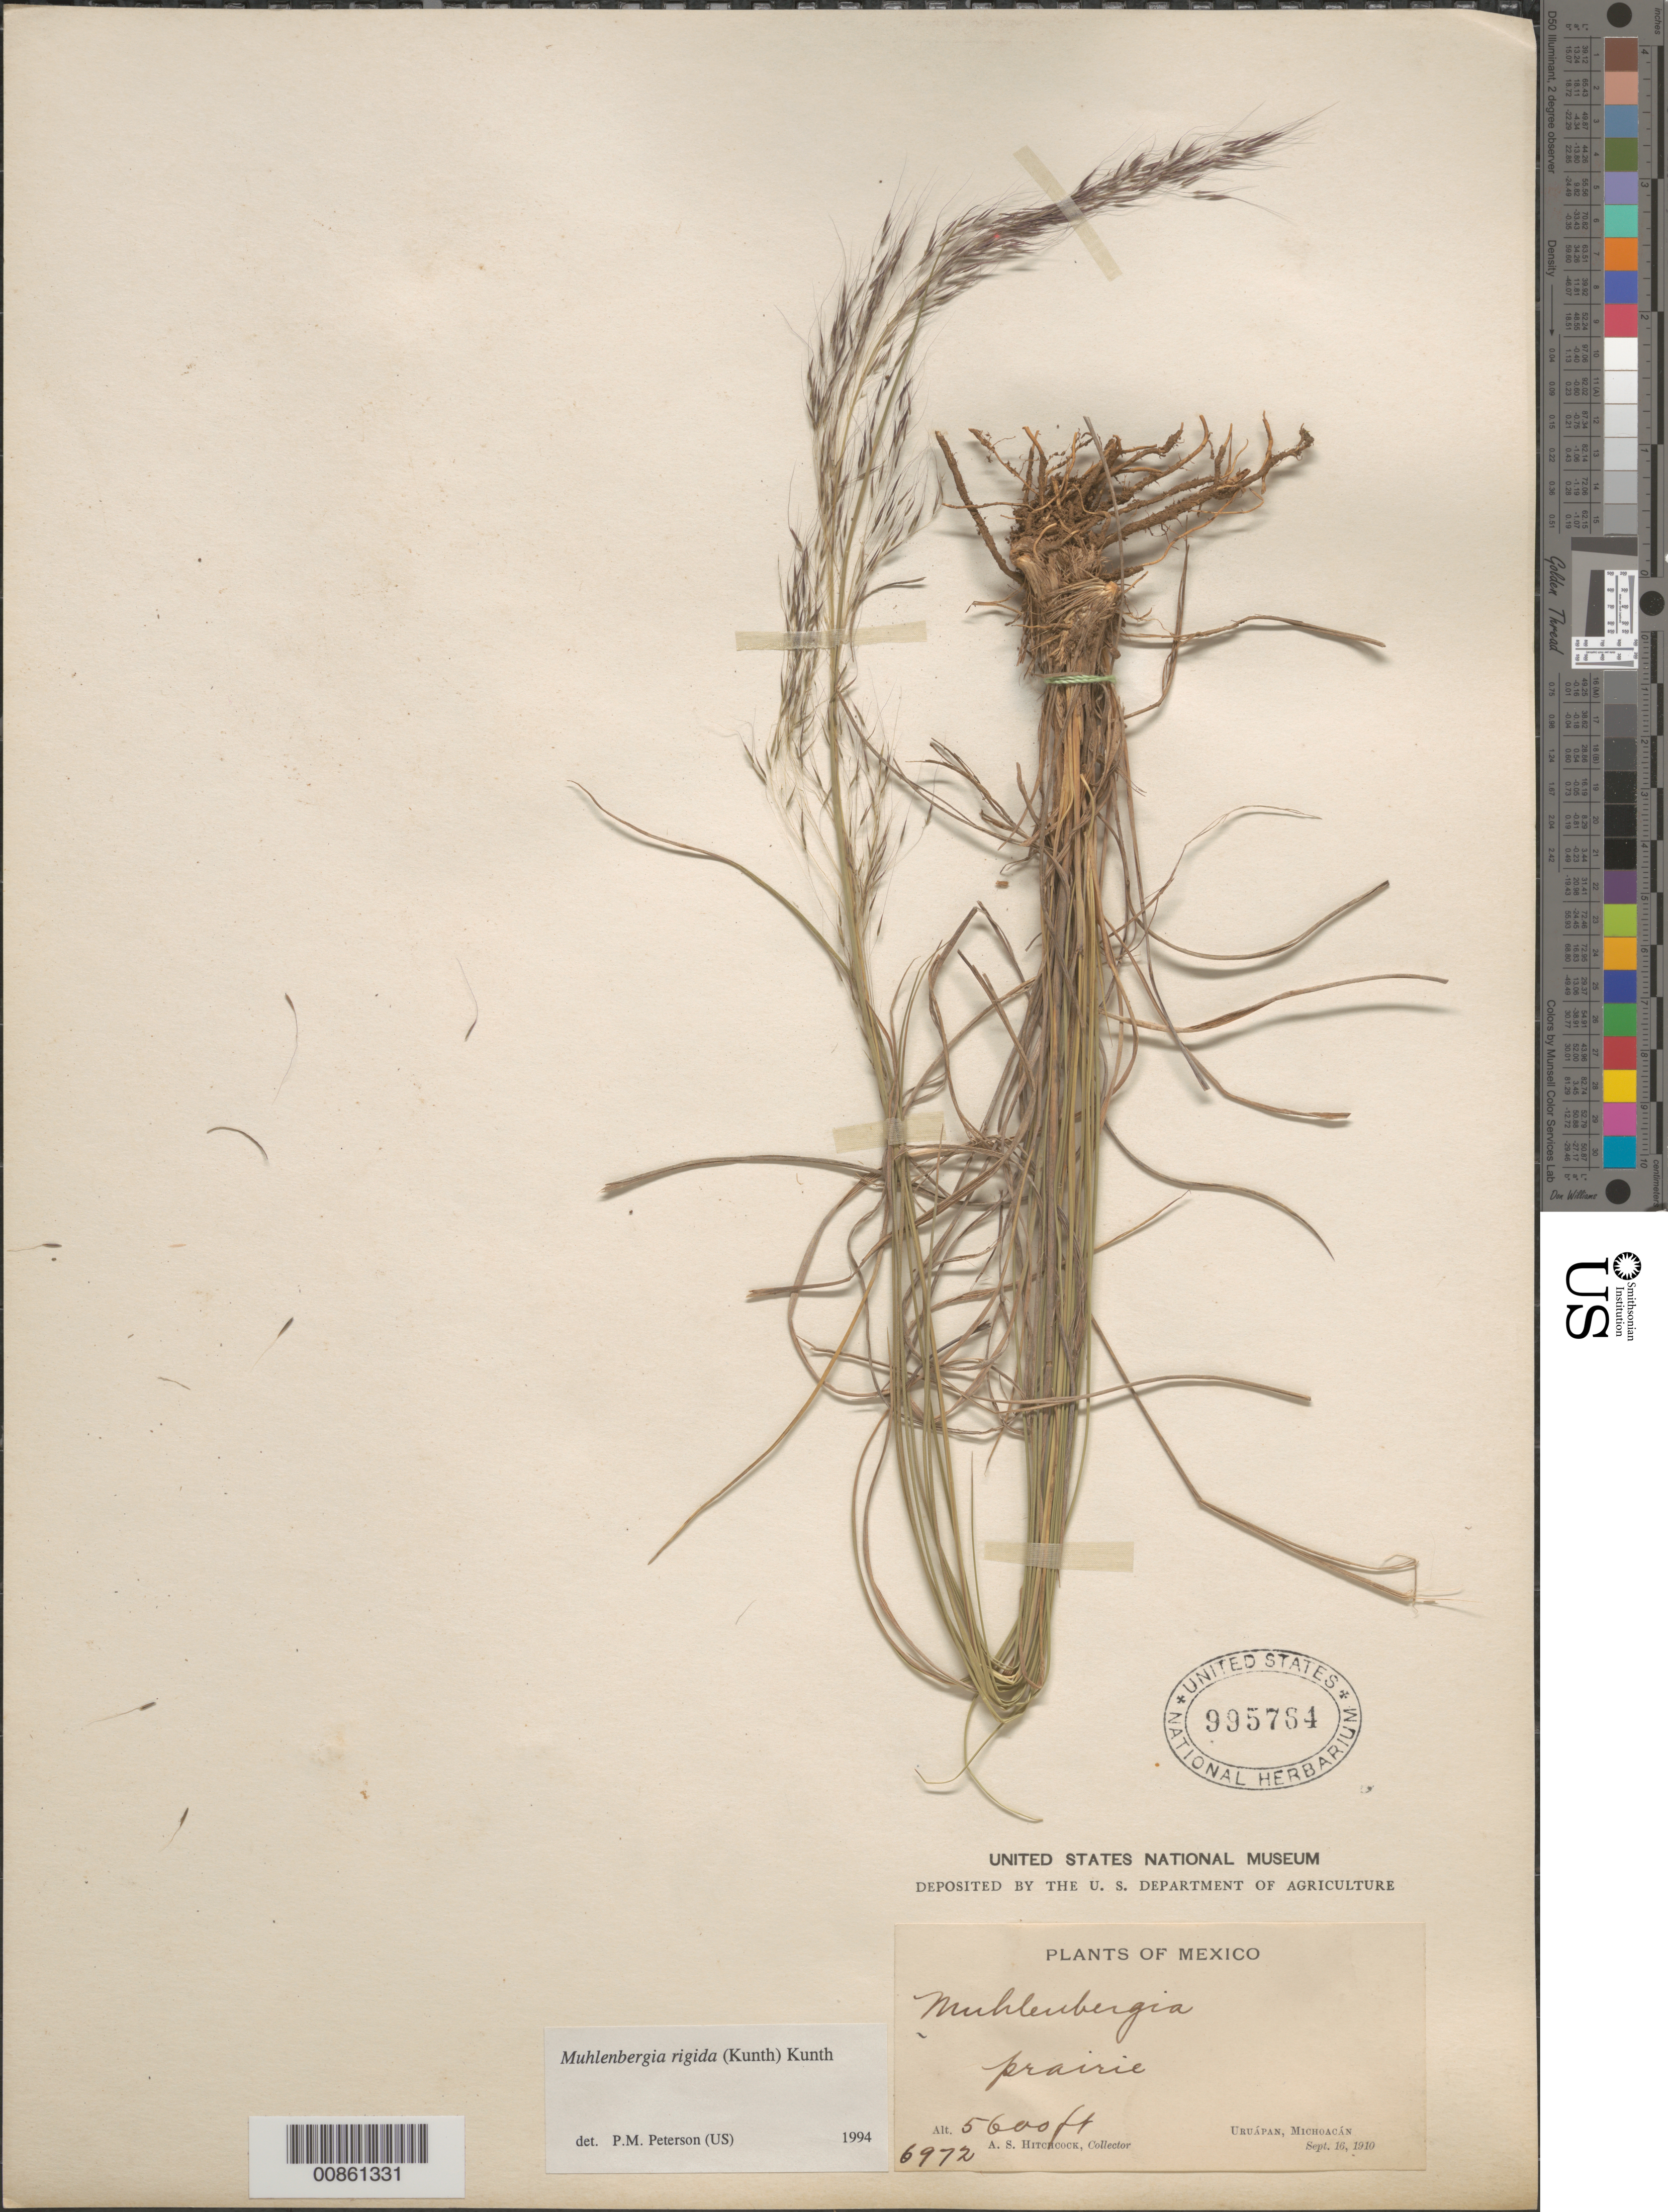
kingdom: Plantae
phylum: Tracheophyta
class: Liliopsida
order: Poales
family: Poaceae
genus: Muhlenbergia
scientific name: Muhlenbergia rigida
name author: (Kunth) Kunth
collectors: A. S. Hitchcock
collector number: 6972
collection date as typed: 16 Sep 1910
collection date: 1910-09-16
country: Mexico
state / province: Michoacán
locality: Uruapan, Mich.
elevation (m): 1707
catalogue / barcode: US 995784